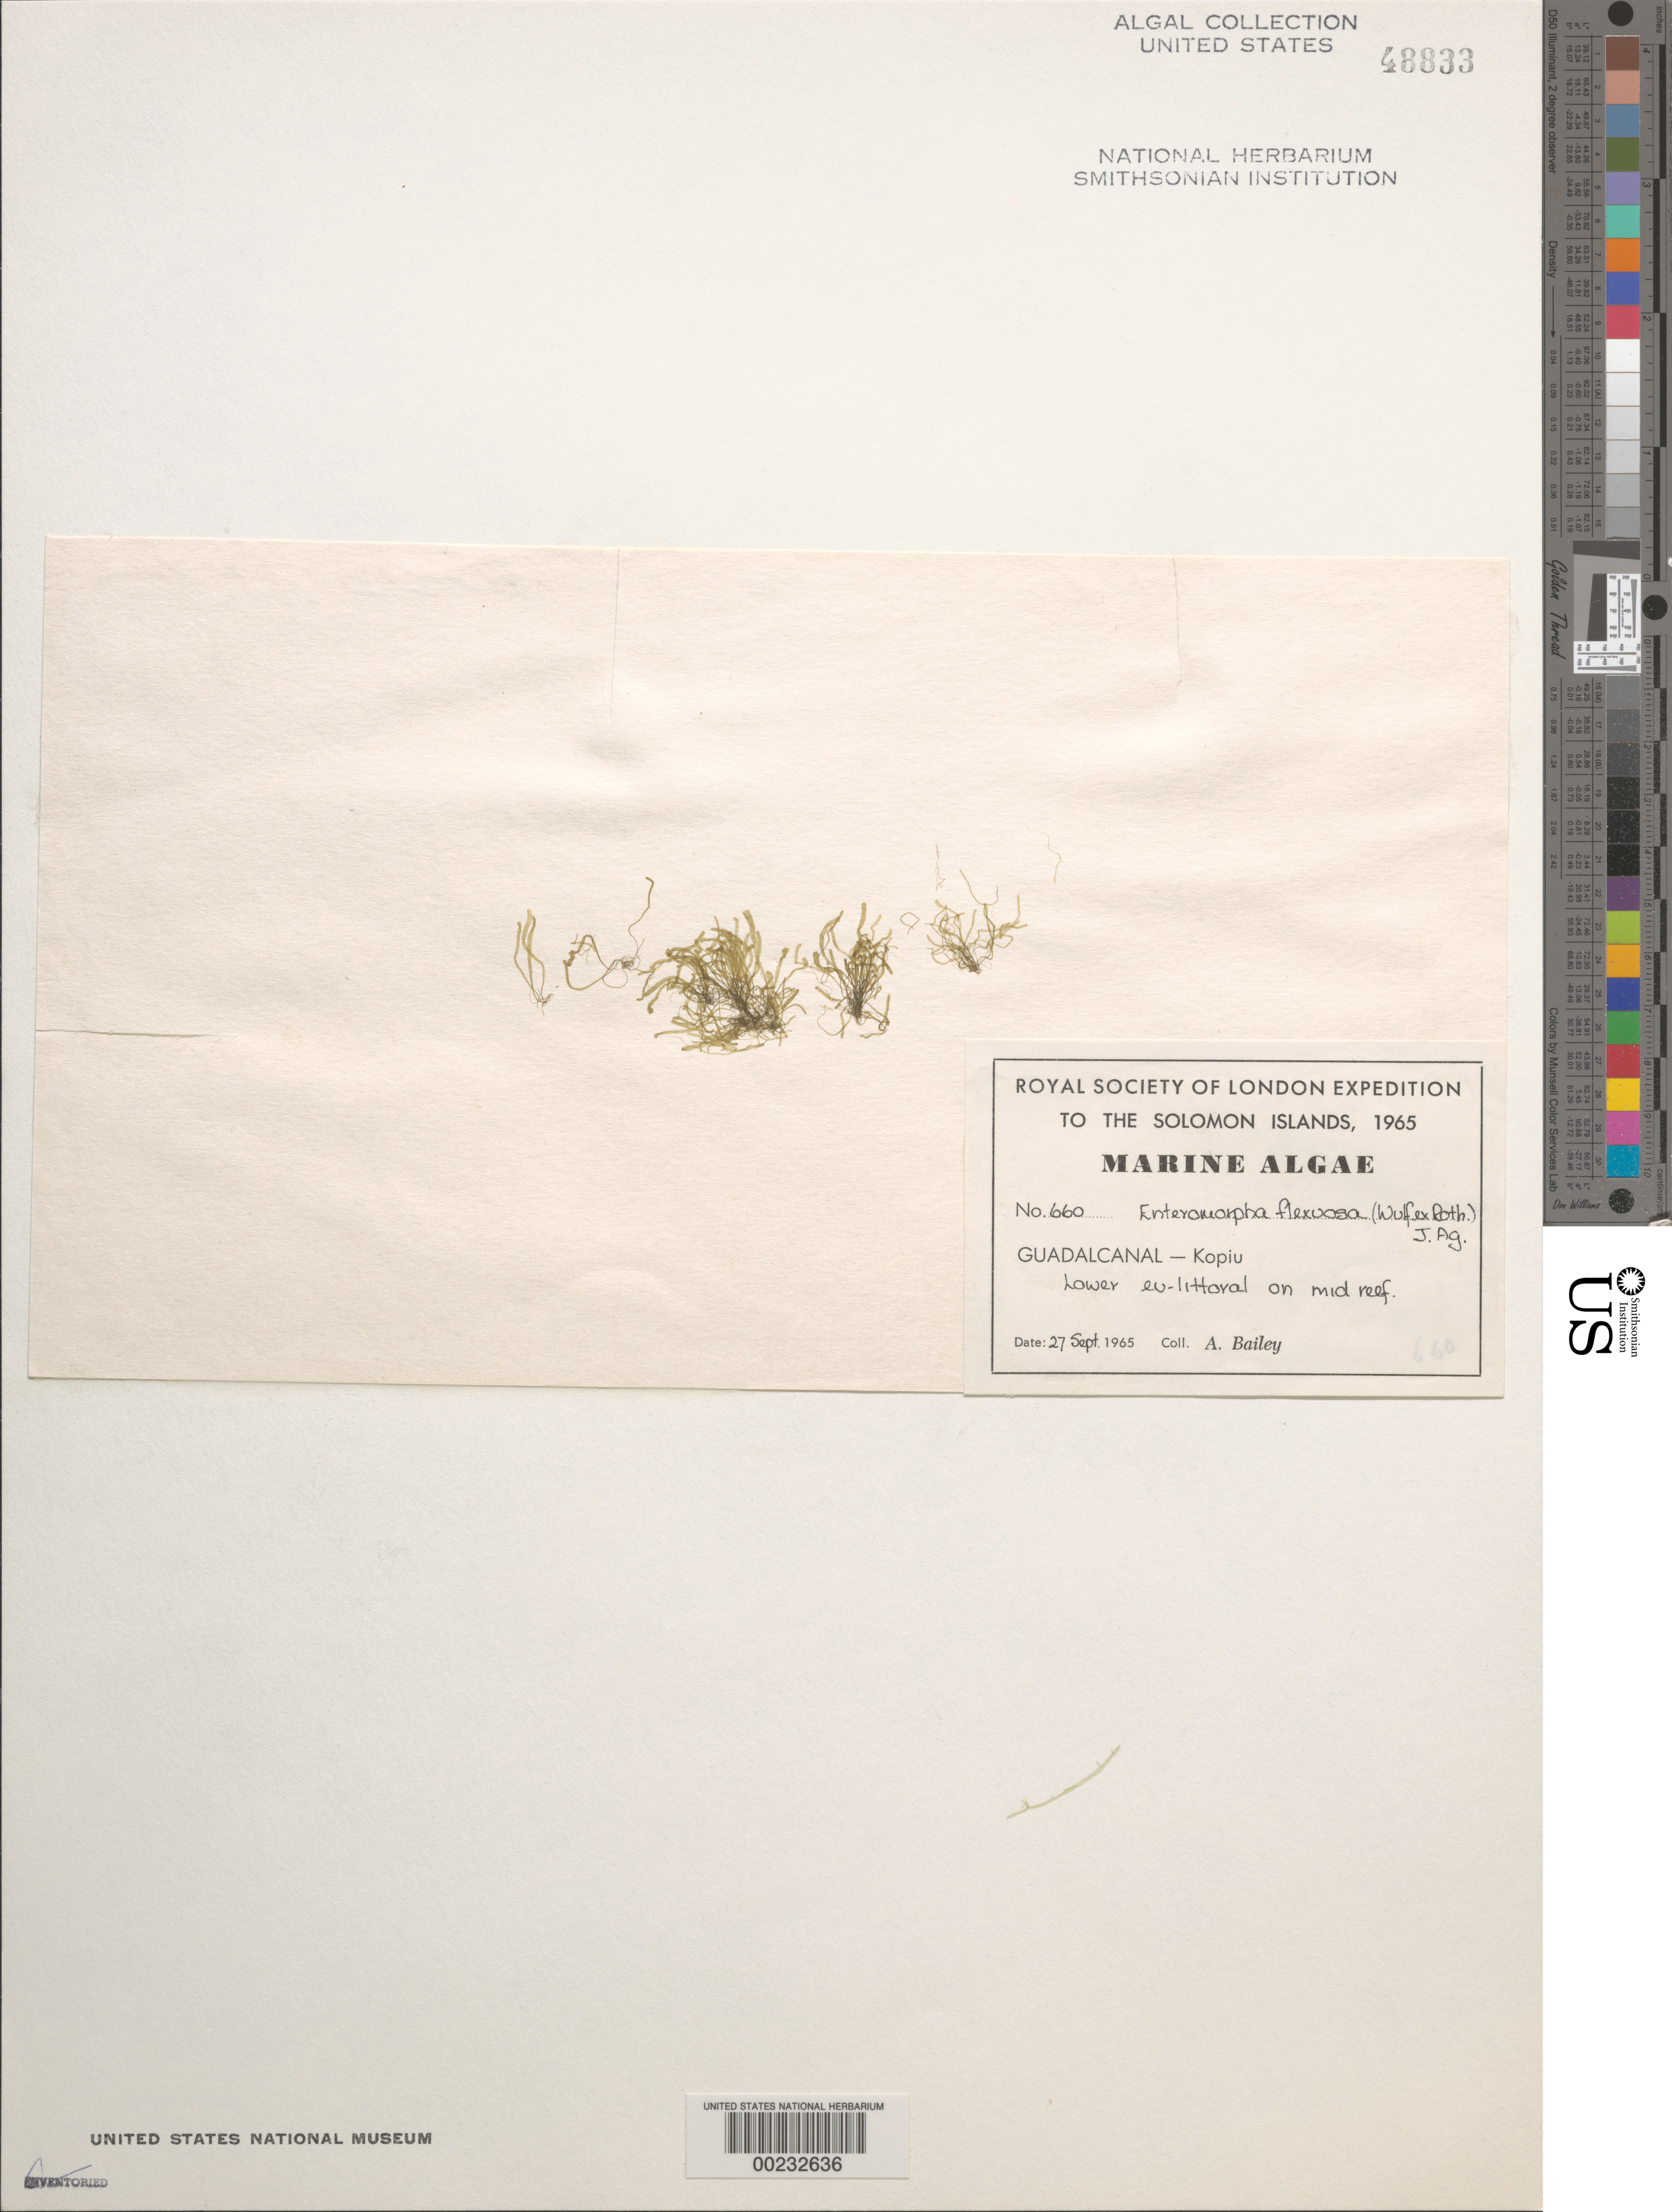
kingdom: Plantae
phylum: Chlorophyta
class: Ulvophyceae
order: Ulvales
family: Ulvaceae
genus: Ulva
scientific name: Ulva flexuosa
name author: Wulfen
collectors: A. Bailey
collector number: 660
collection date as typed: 27 Sep 1965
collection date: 1965-09-27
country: Solomon Islands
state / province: Guadalcanal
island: Guadalcanal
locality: Kopiu (town)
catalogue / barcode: US 48833